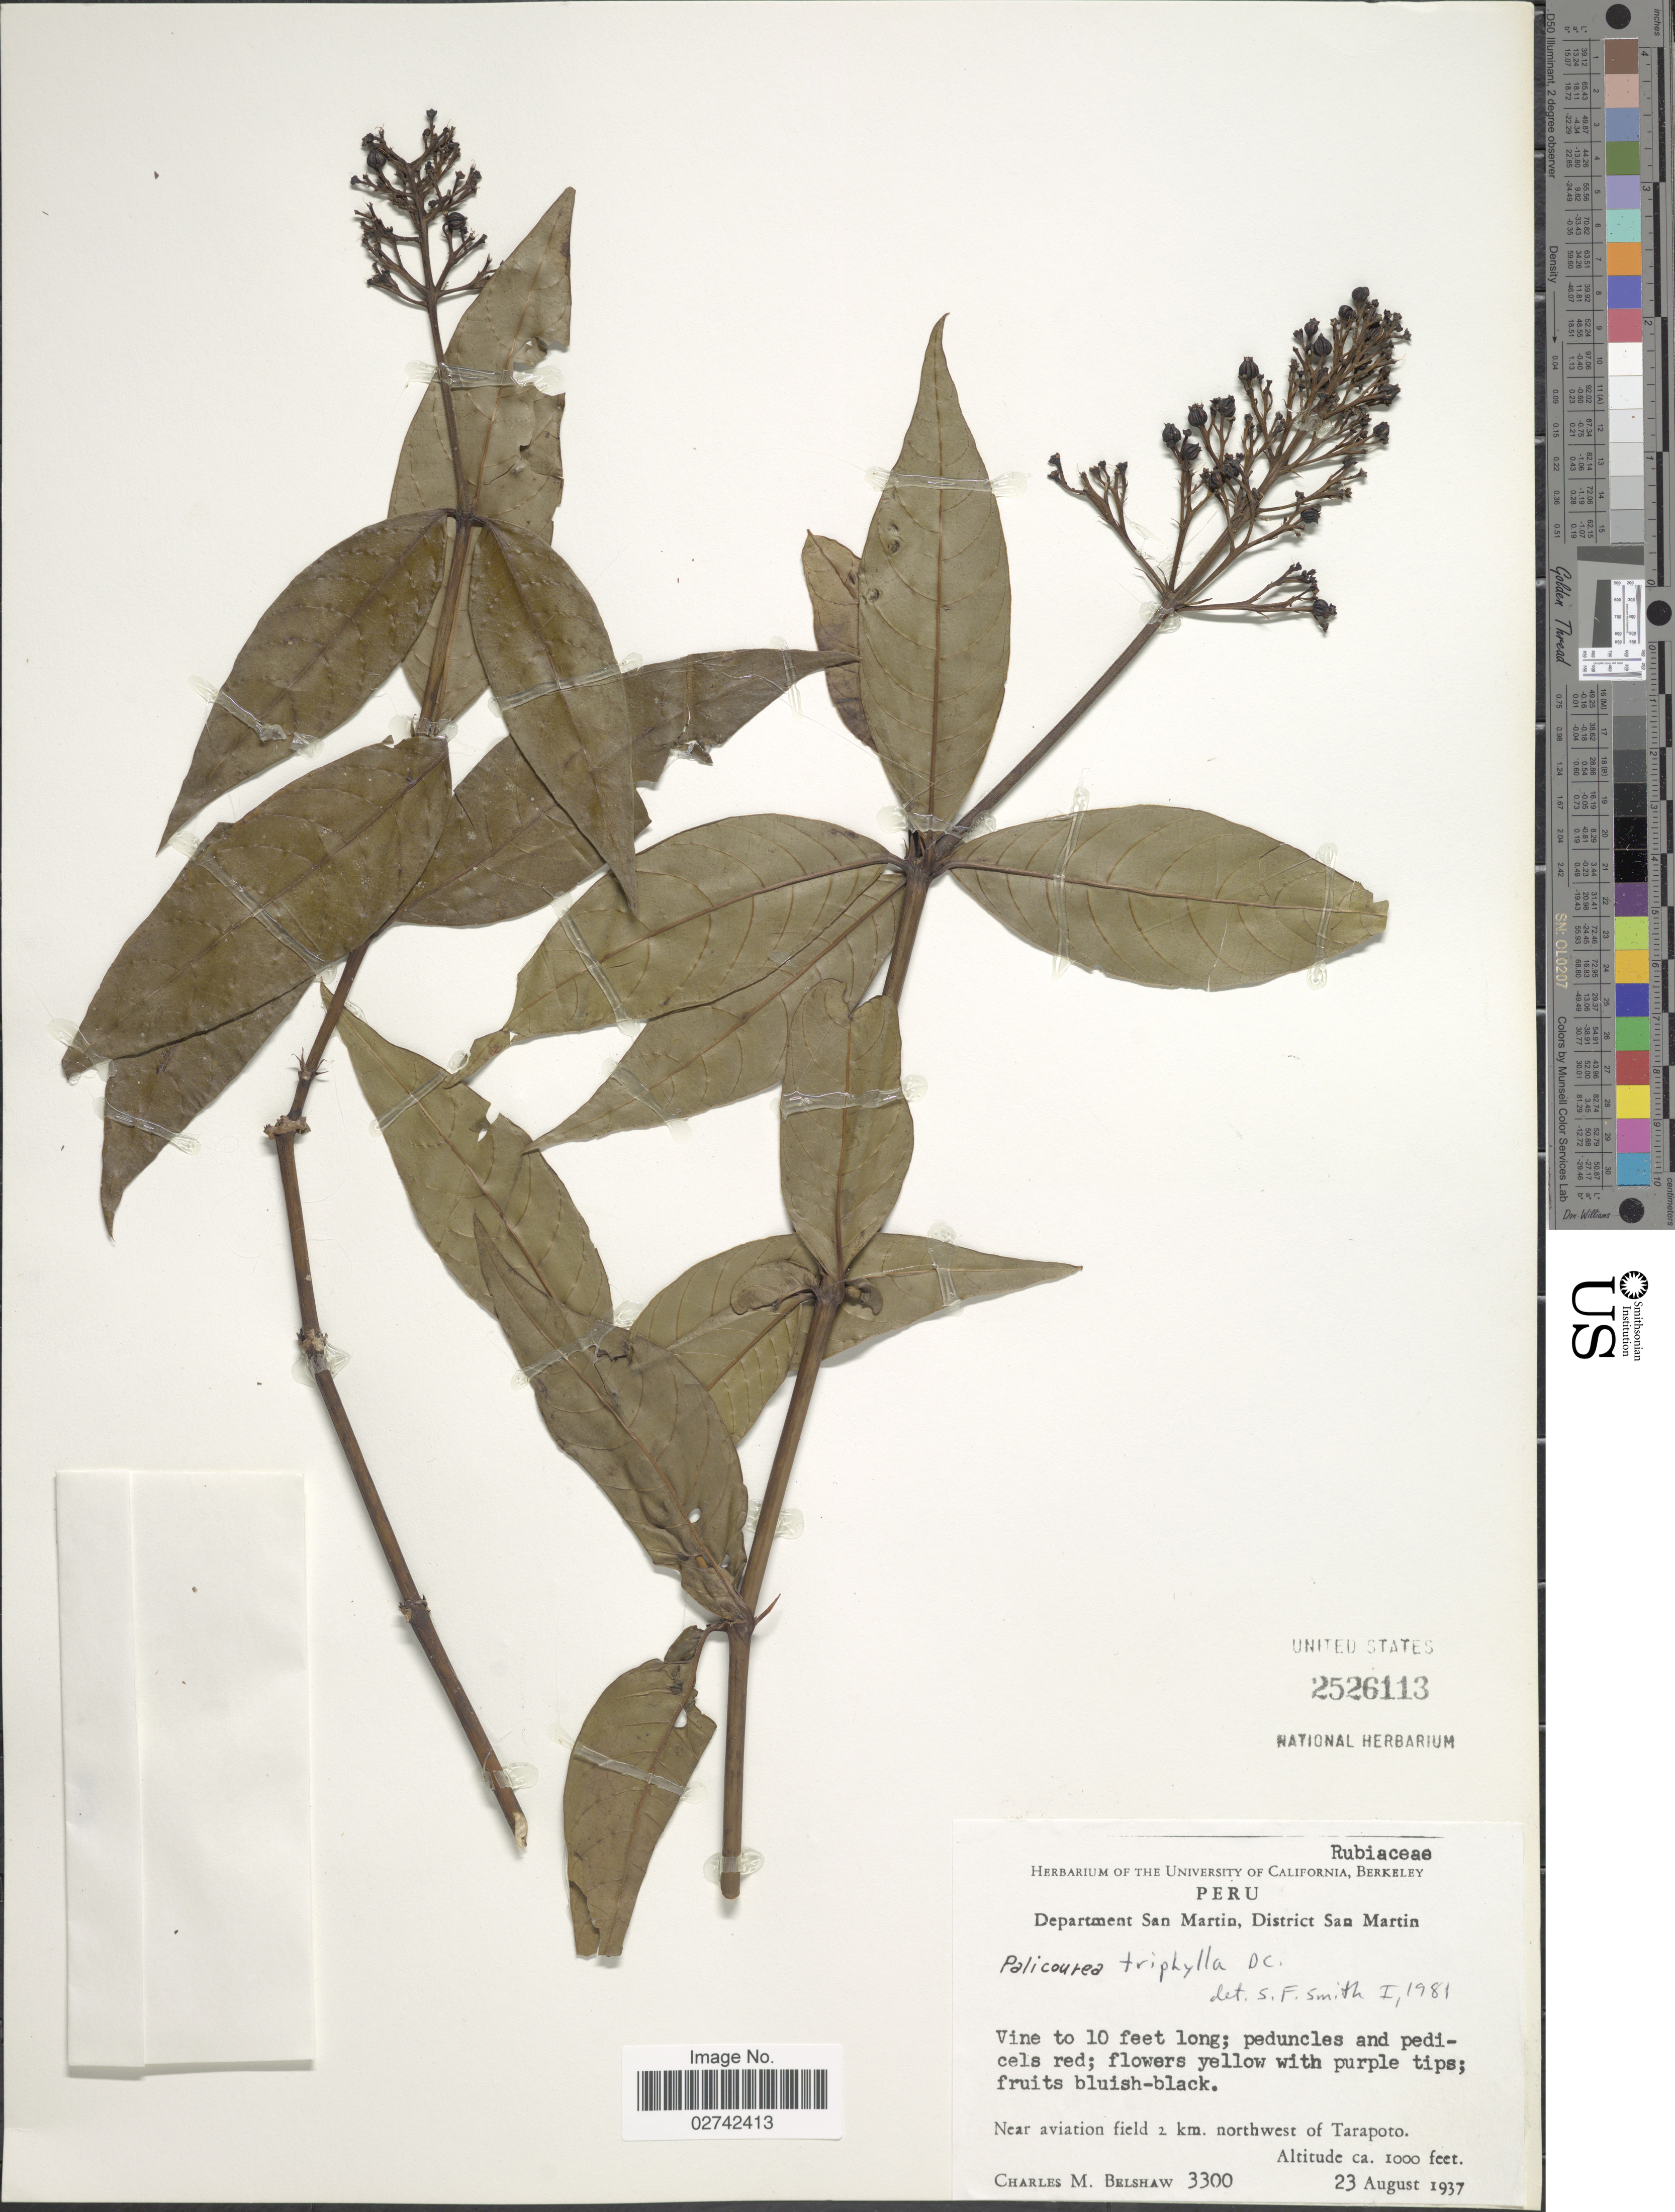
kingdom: Plantae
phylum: Tracheophyta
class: Magnoliopsida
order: Gentianales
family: Rubiaceae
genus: Palicourea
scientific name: Palicourea triphylla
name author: DC.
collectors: C. Shaw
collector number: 3300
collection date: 1937-08-23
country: Peru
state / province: San Martín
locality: District San Martin, near aviation field 2 km. northwest of Tarapoto.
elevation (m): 305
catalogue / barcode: US 2526113